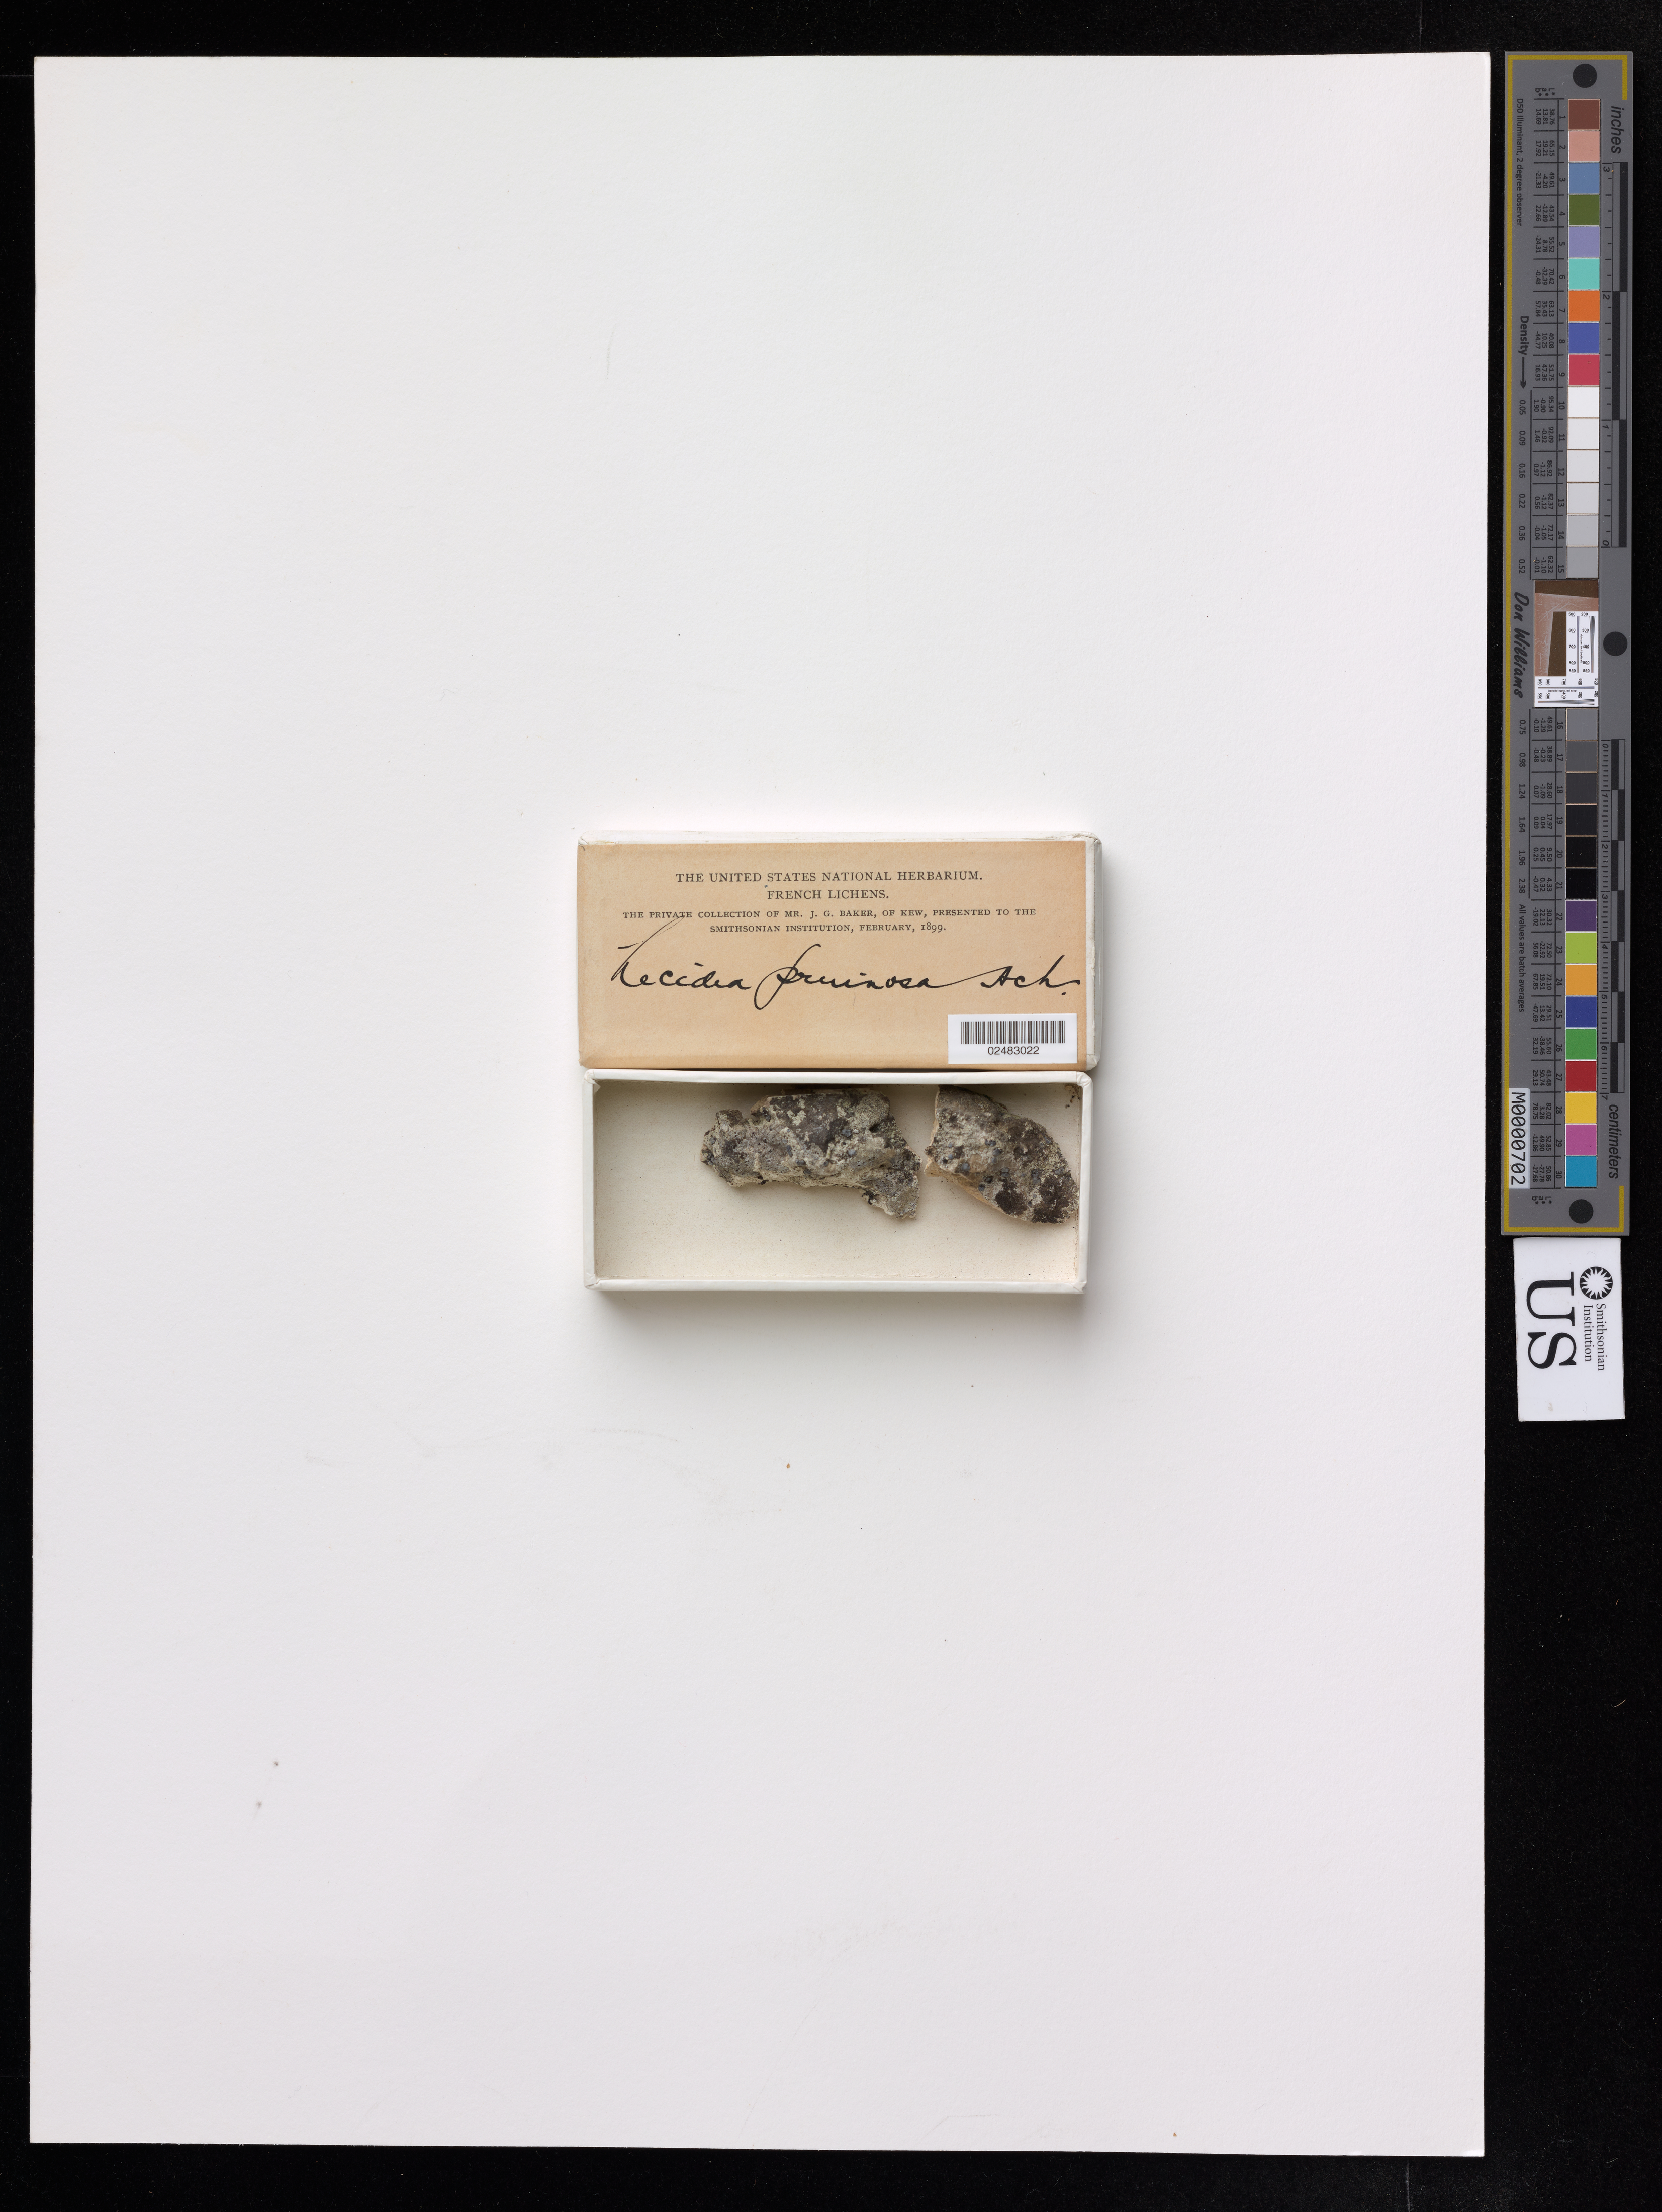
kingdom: Fungi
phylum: Ascomycota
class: Lecanoromycetes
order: Lecideales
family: Lecideaceae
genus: Lecidea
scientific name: Lecidea pruinosa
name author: Ach.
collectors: A. Deseglise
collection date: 1866-04-14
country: France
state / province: Centre-Val de Loire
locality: Cher